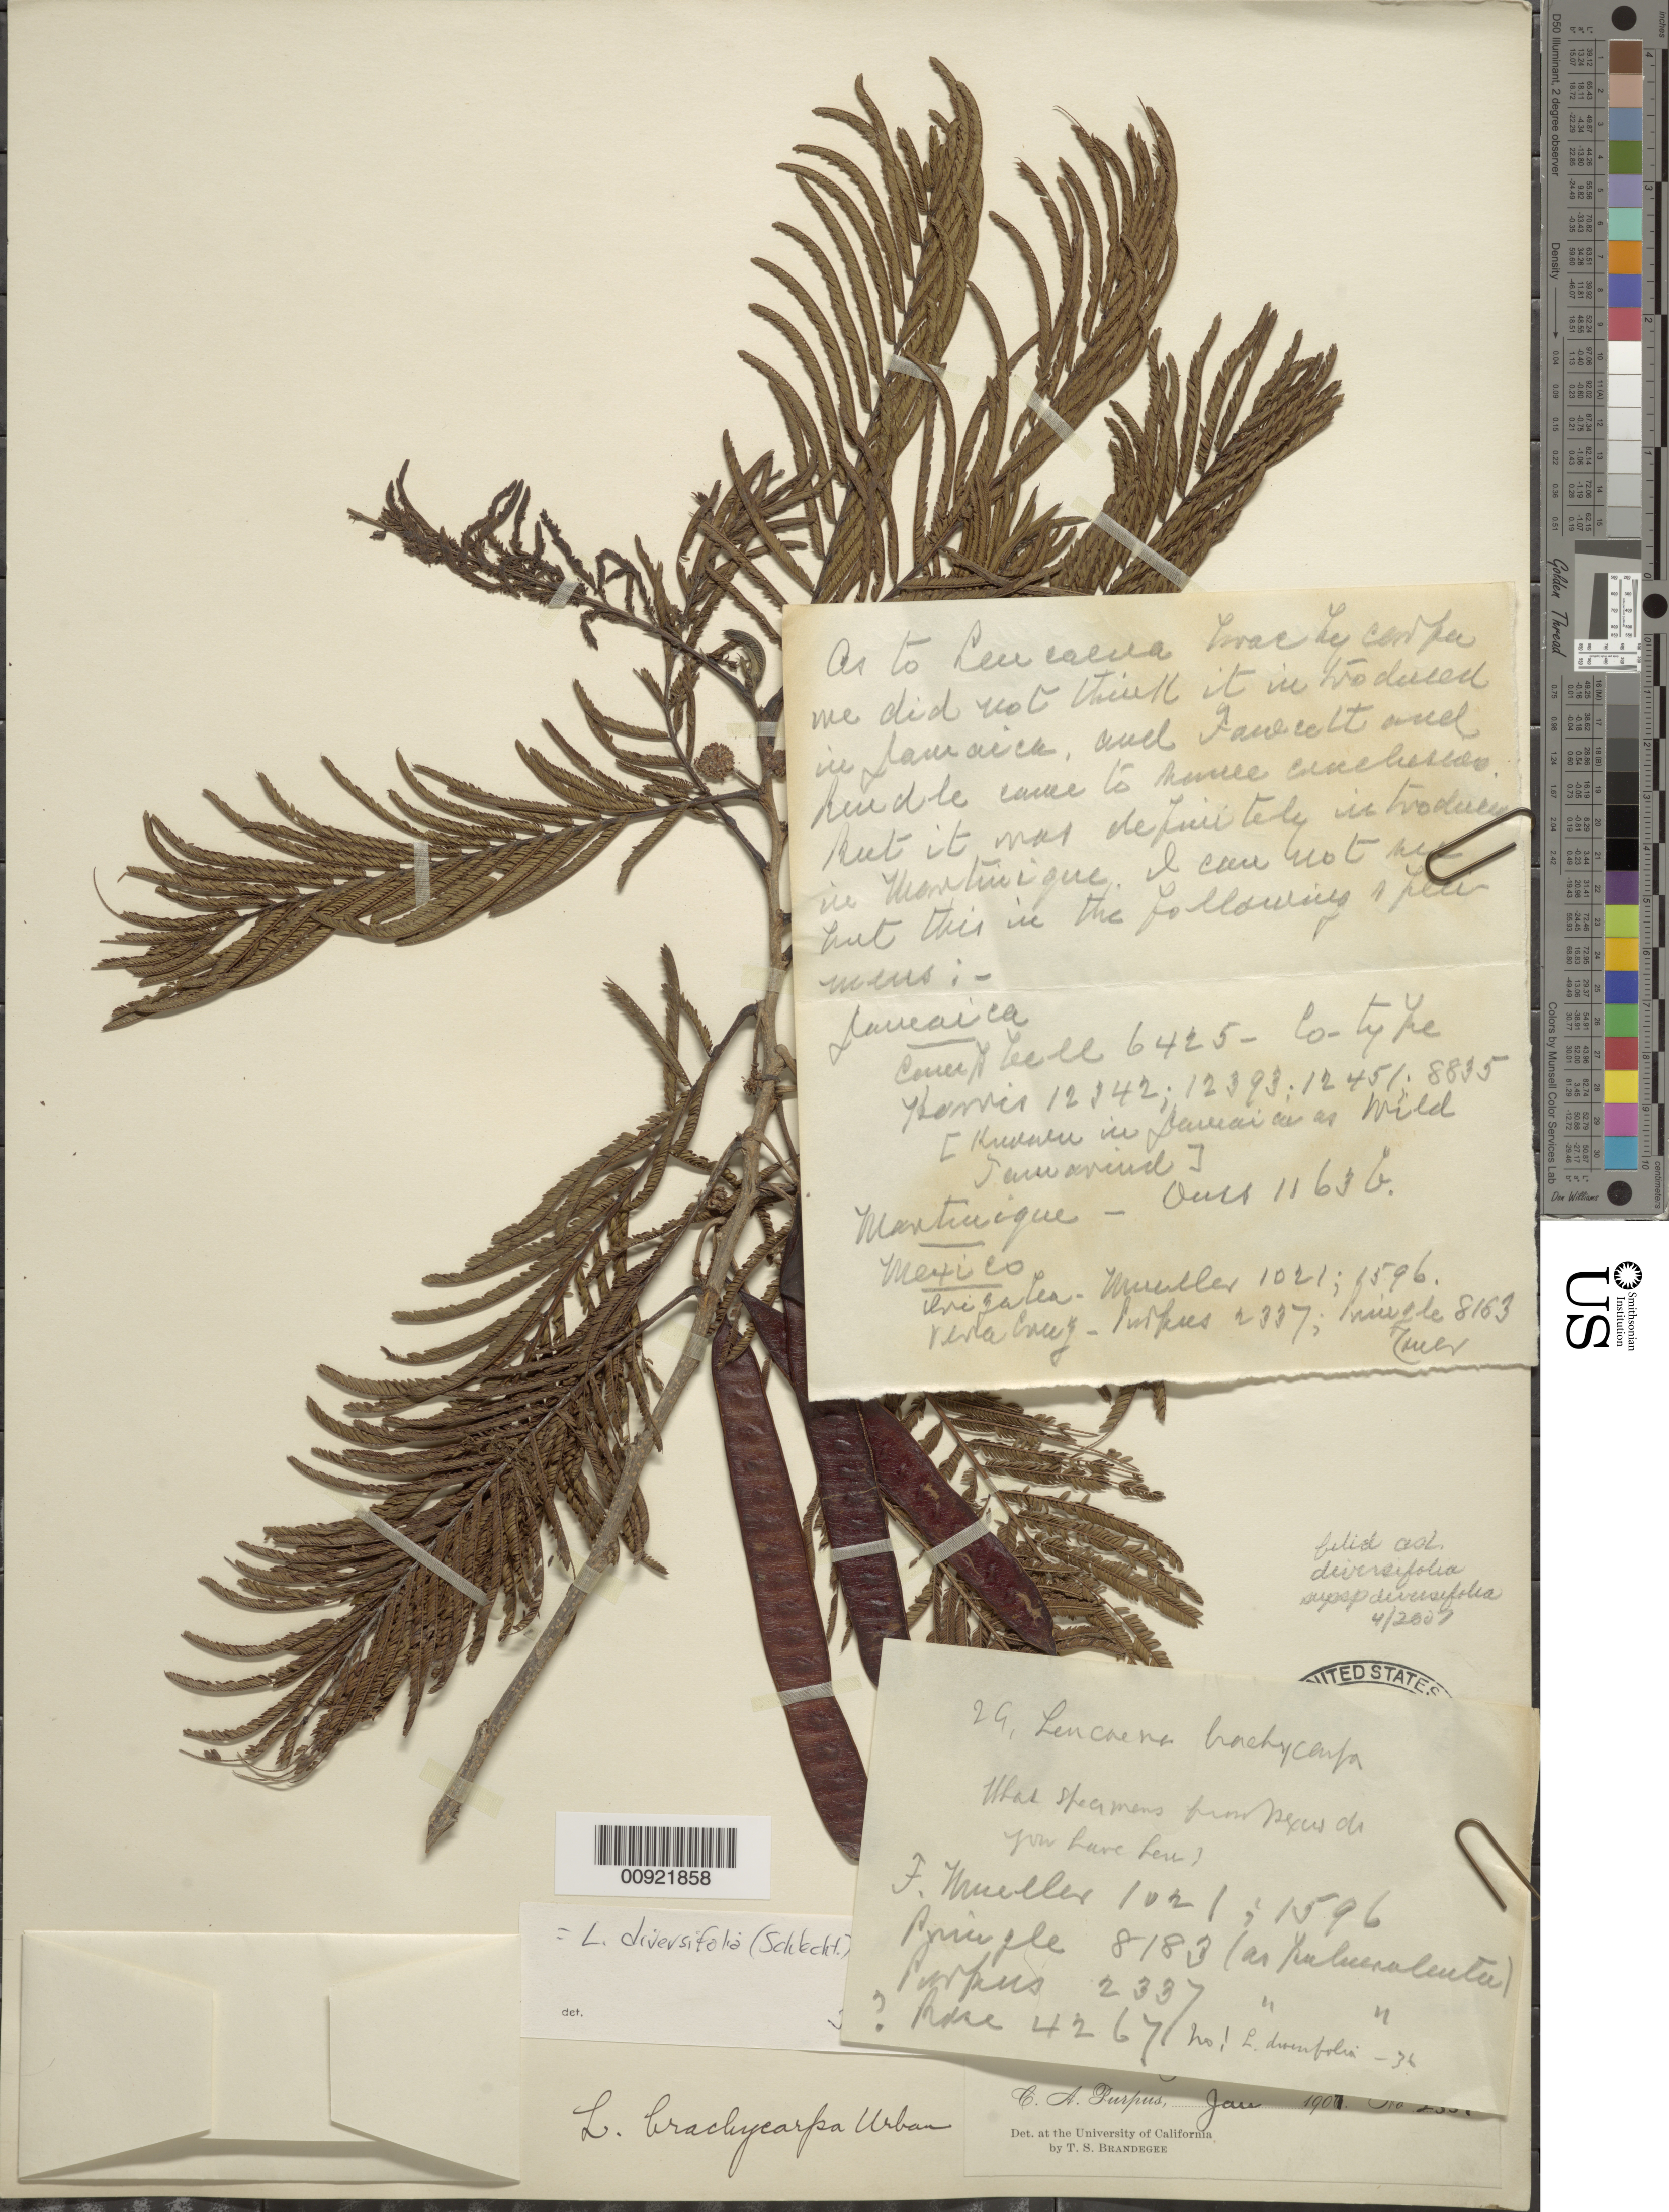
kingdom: Plantae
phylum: Tracheophyta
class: Magnoliopsida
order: Fabales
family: Fabaceae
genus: Leucaena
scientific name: Leucaena diversifolia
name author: (Schltdl.) Benth.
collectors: C. A. Purpus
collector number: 2337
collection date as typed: Jan 1907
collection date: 1907-01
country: Mexico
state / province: Veracruz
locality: Zacuapan, State of Veracruz.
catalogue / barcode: US 840450